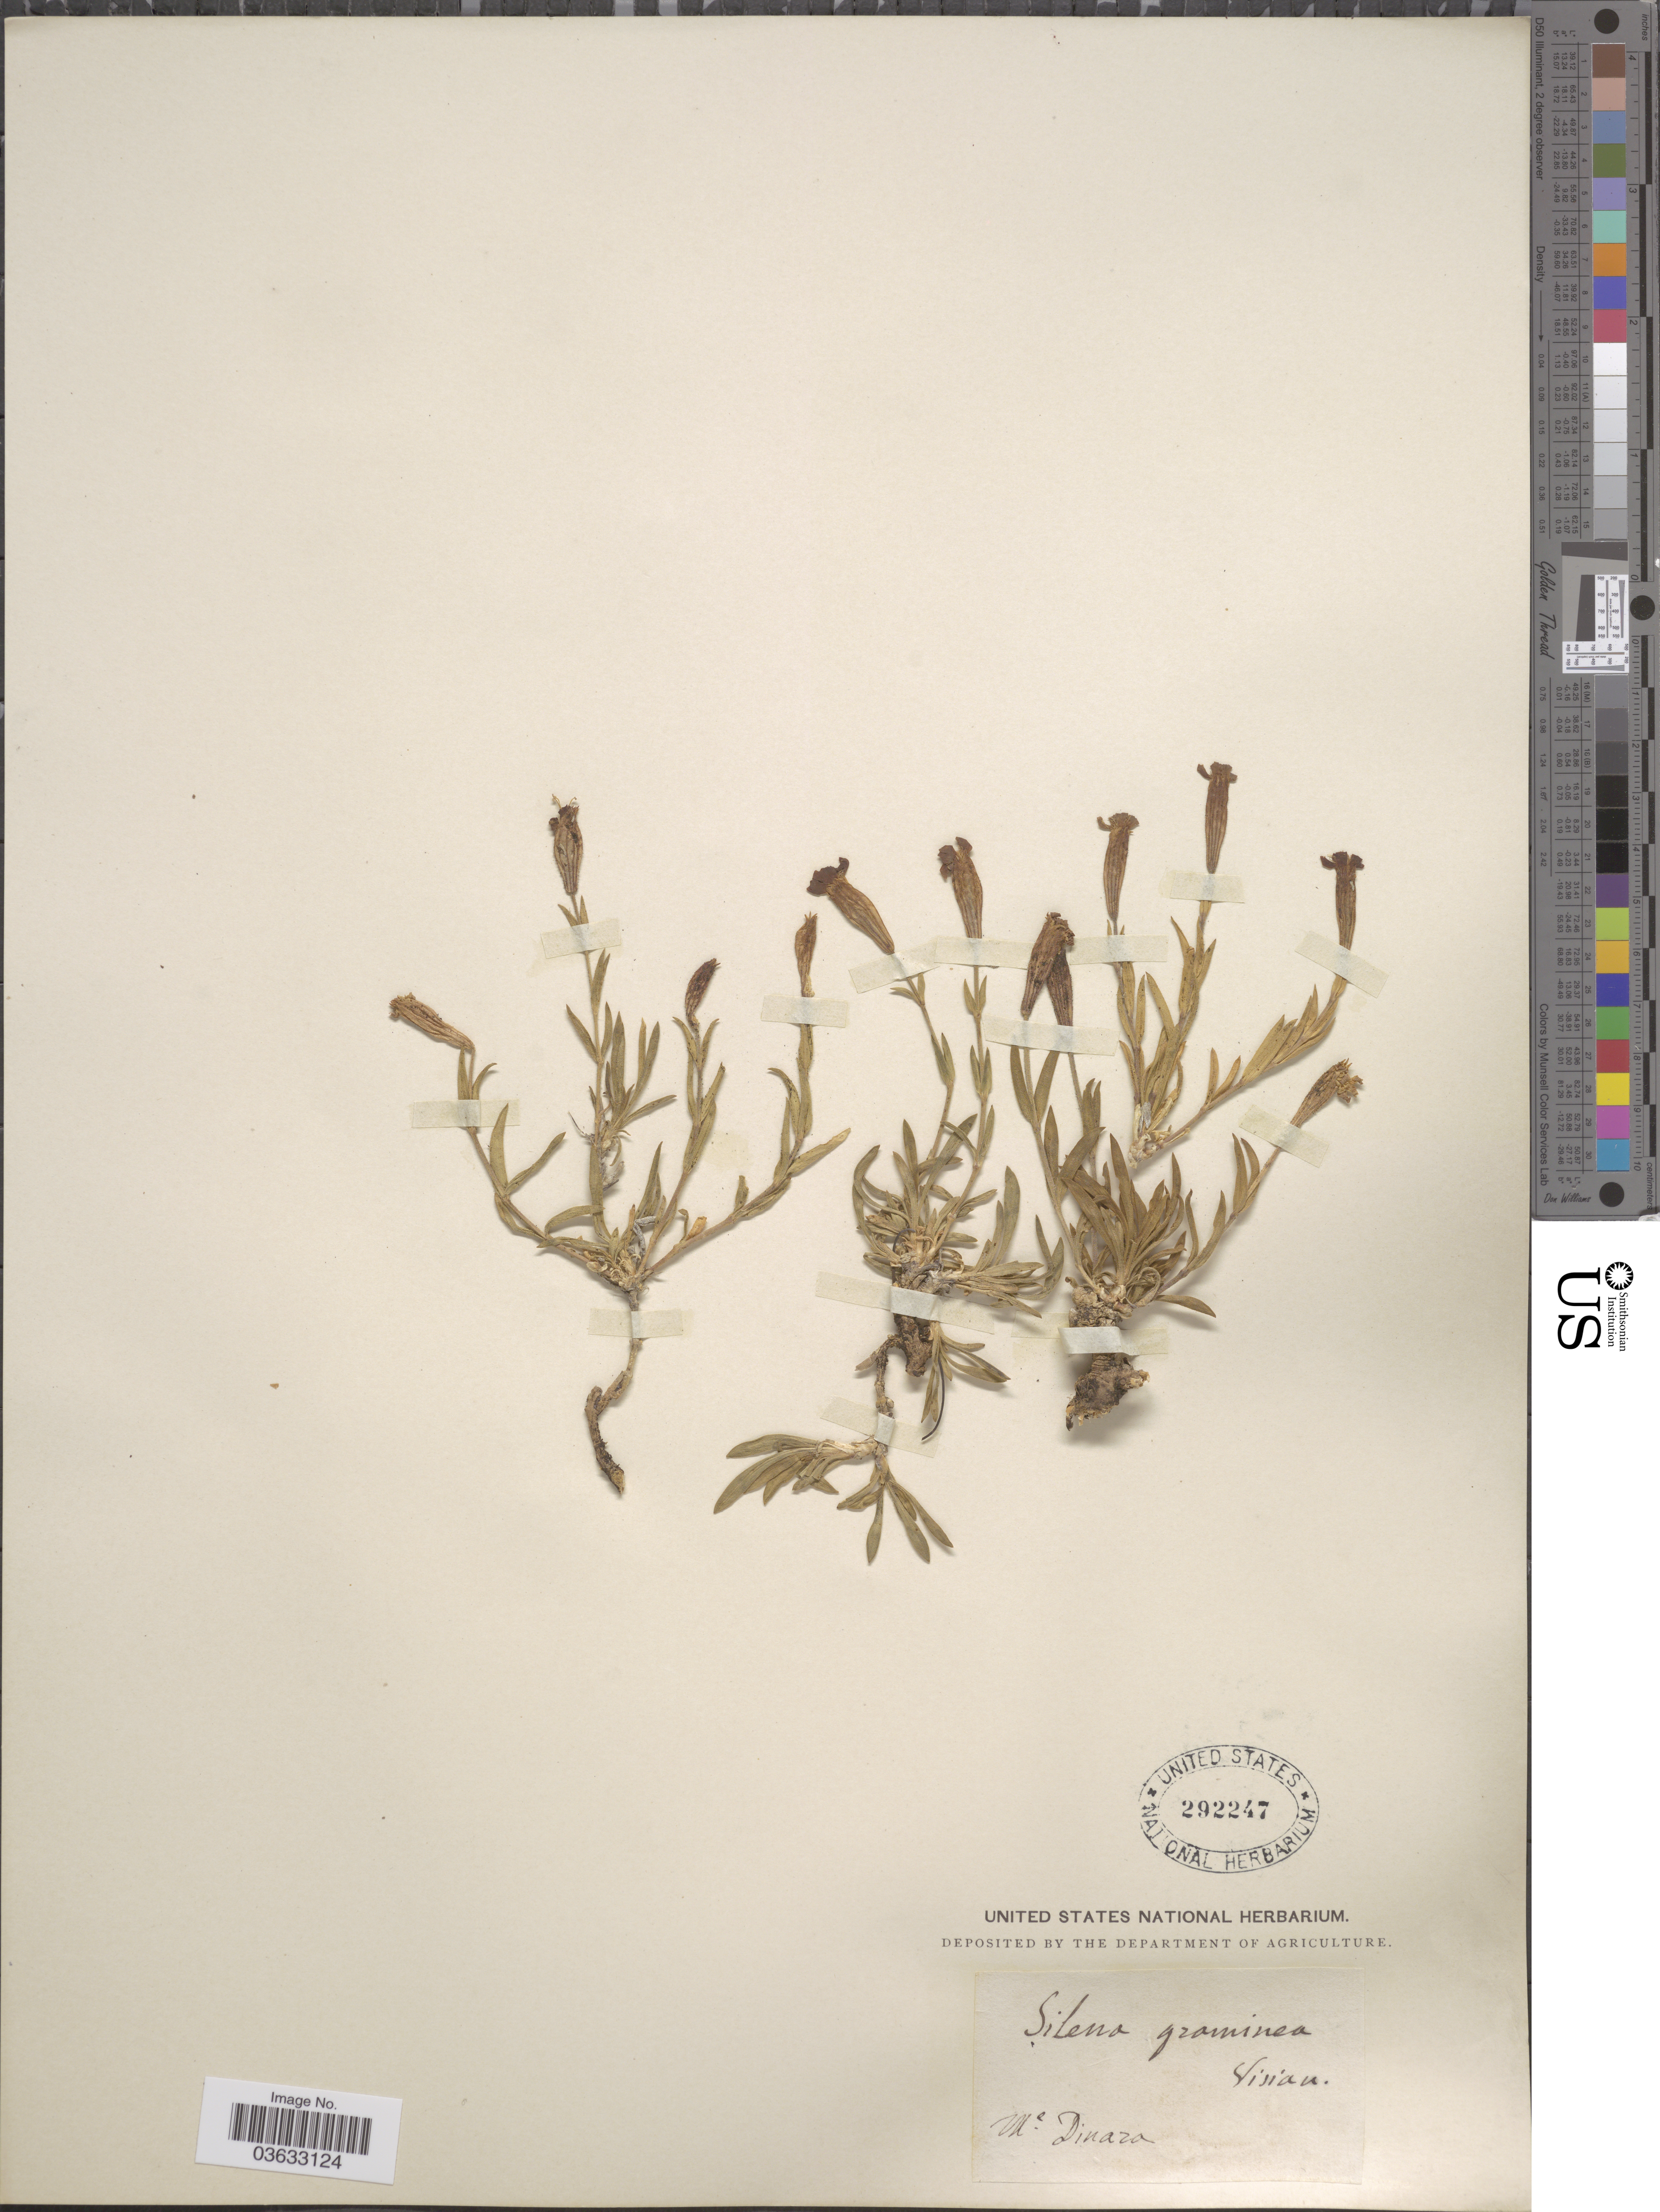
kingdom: Plantae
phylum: Tracheophyta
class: Magnoliopsida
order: Caryophyllales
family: Caryophyllaceae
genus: Silene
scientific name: Silene graminea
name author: Vis. ex Rchb.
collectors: M. Dinaza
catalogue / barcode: US 292247